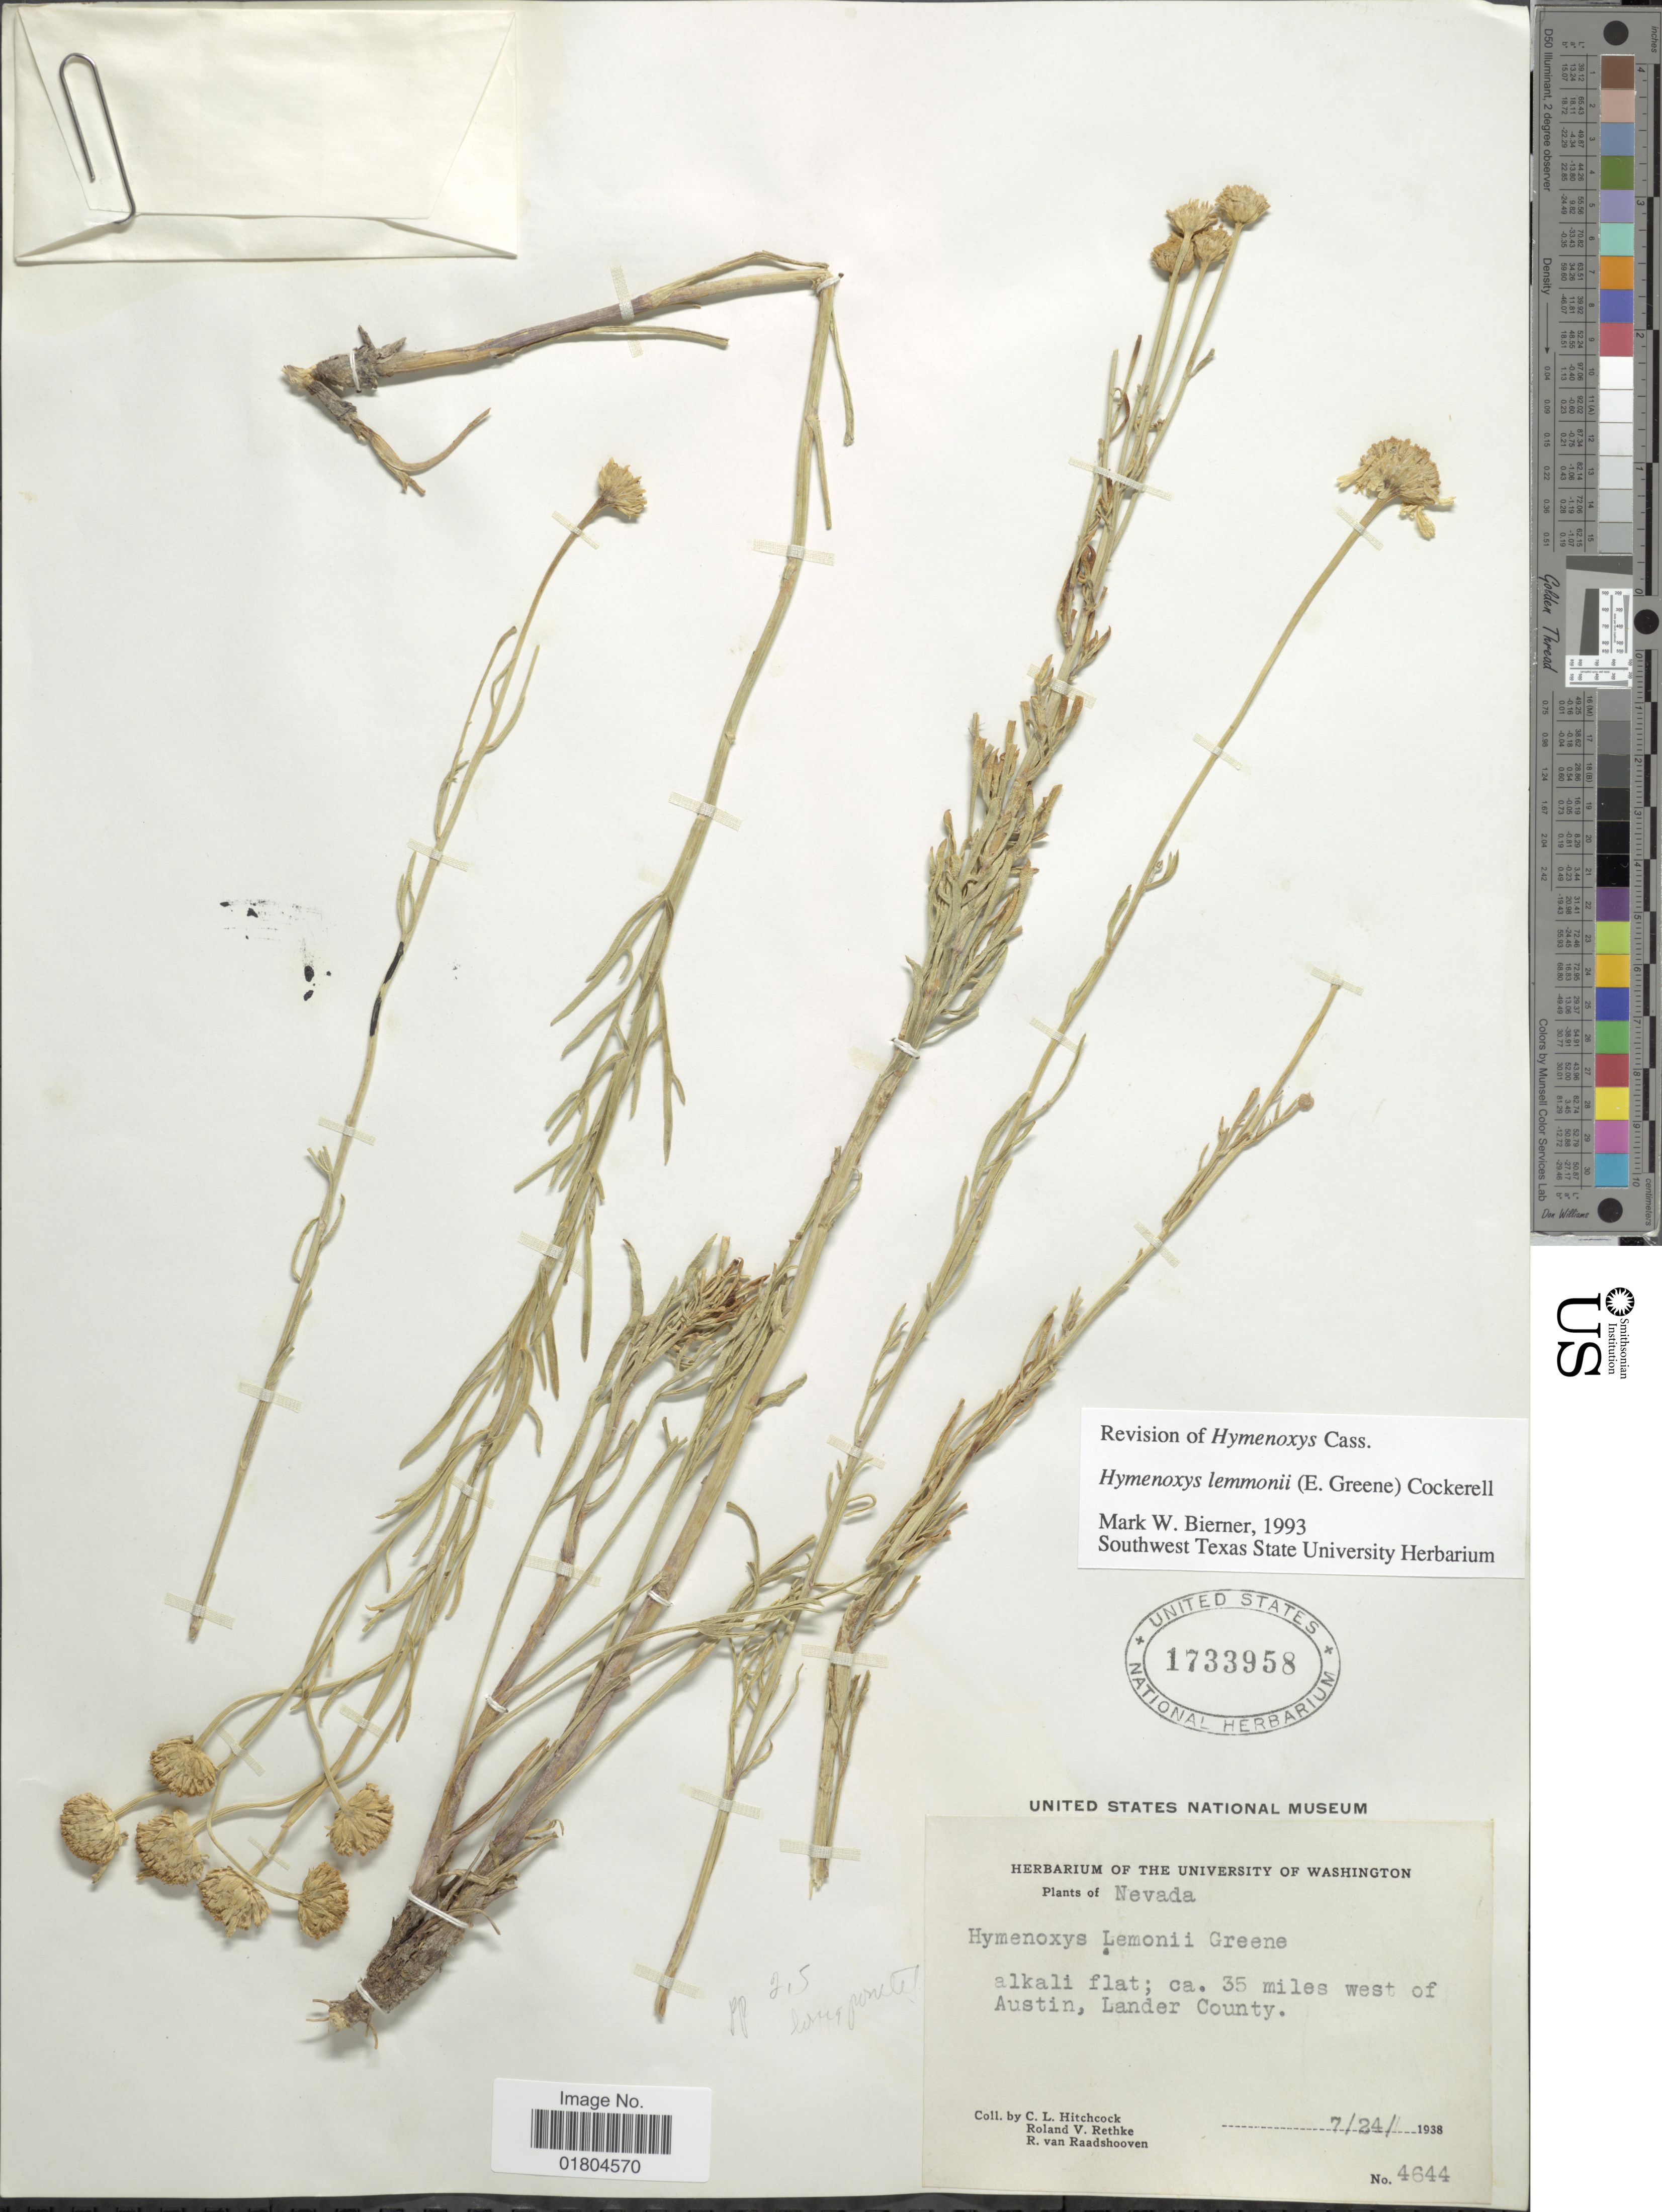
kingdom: Plantae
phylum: Tracheophyta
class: Magnoliopsida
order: Asterales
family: Asteraceae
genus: Hymenoxys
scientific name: Hymenoxys lemmonii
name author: (Greene) Cockerell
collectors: C. L. Hitchcock, R. Rethke & R. Raadshooven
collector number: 4644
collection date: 1938-07-24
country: United States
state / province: Nevada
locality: Ca. 35 miles west of Austin, Lander County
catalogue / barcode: US 1733958